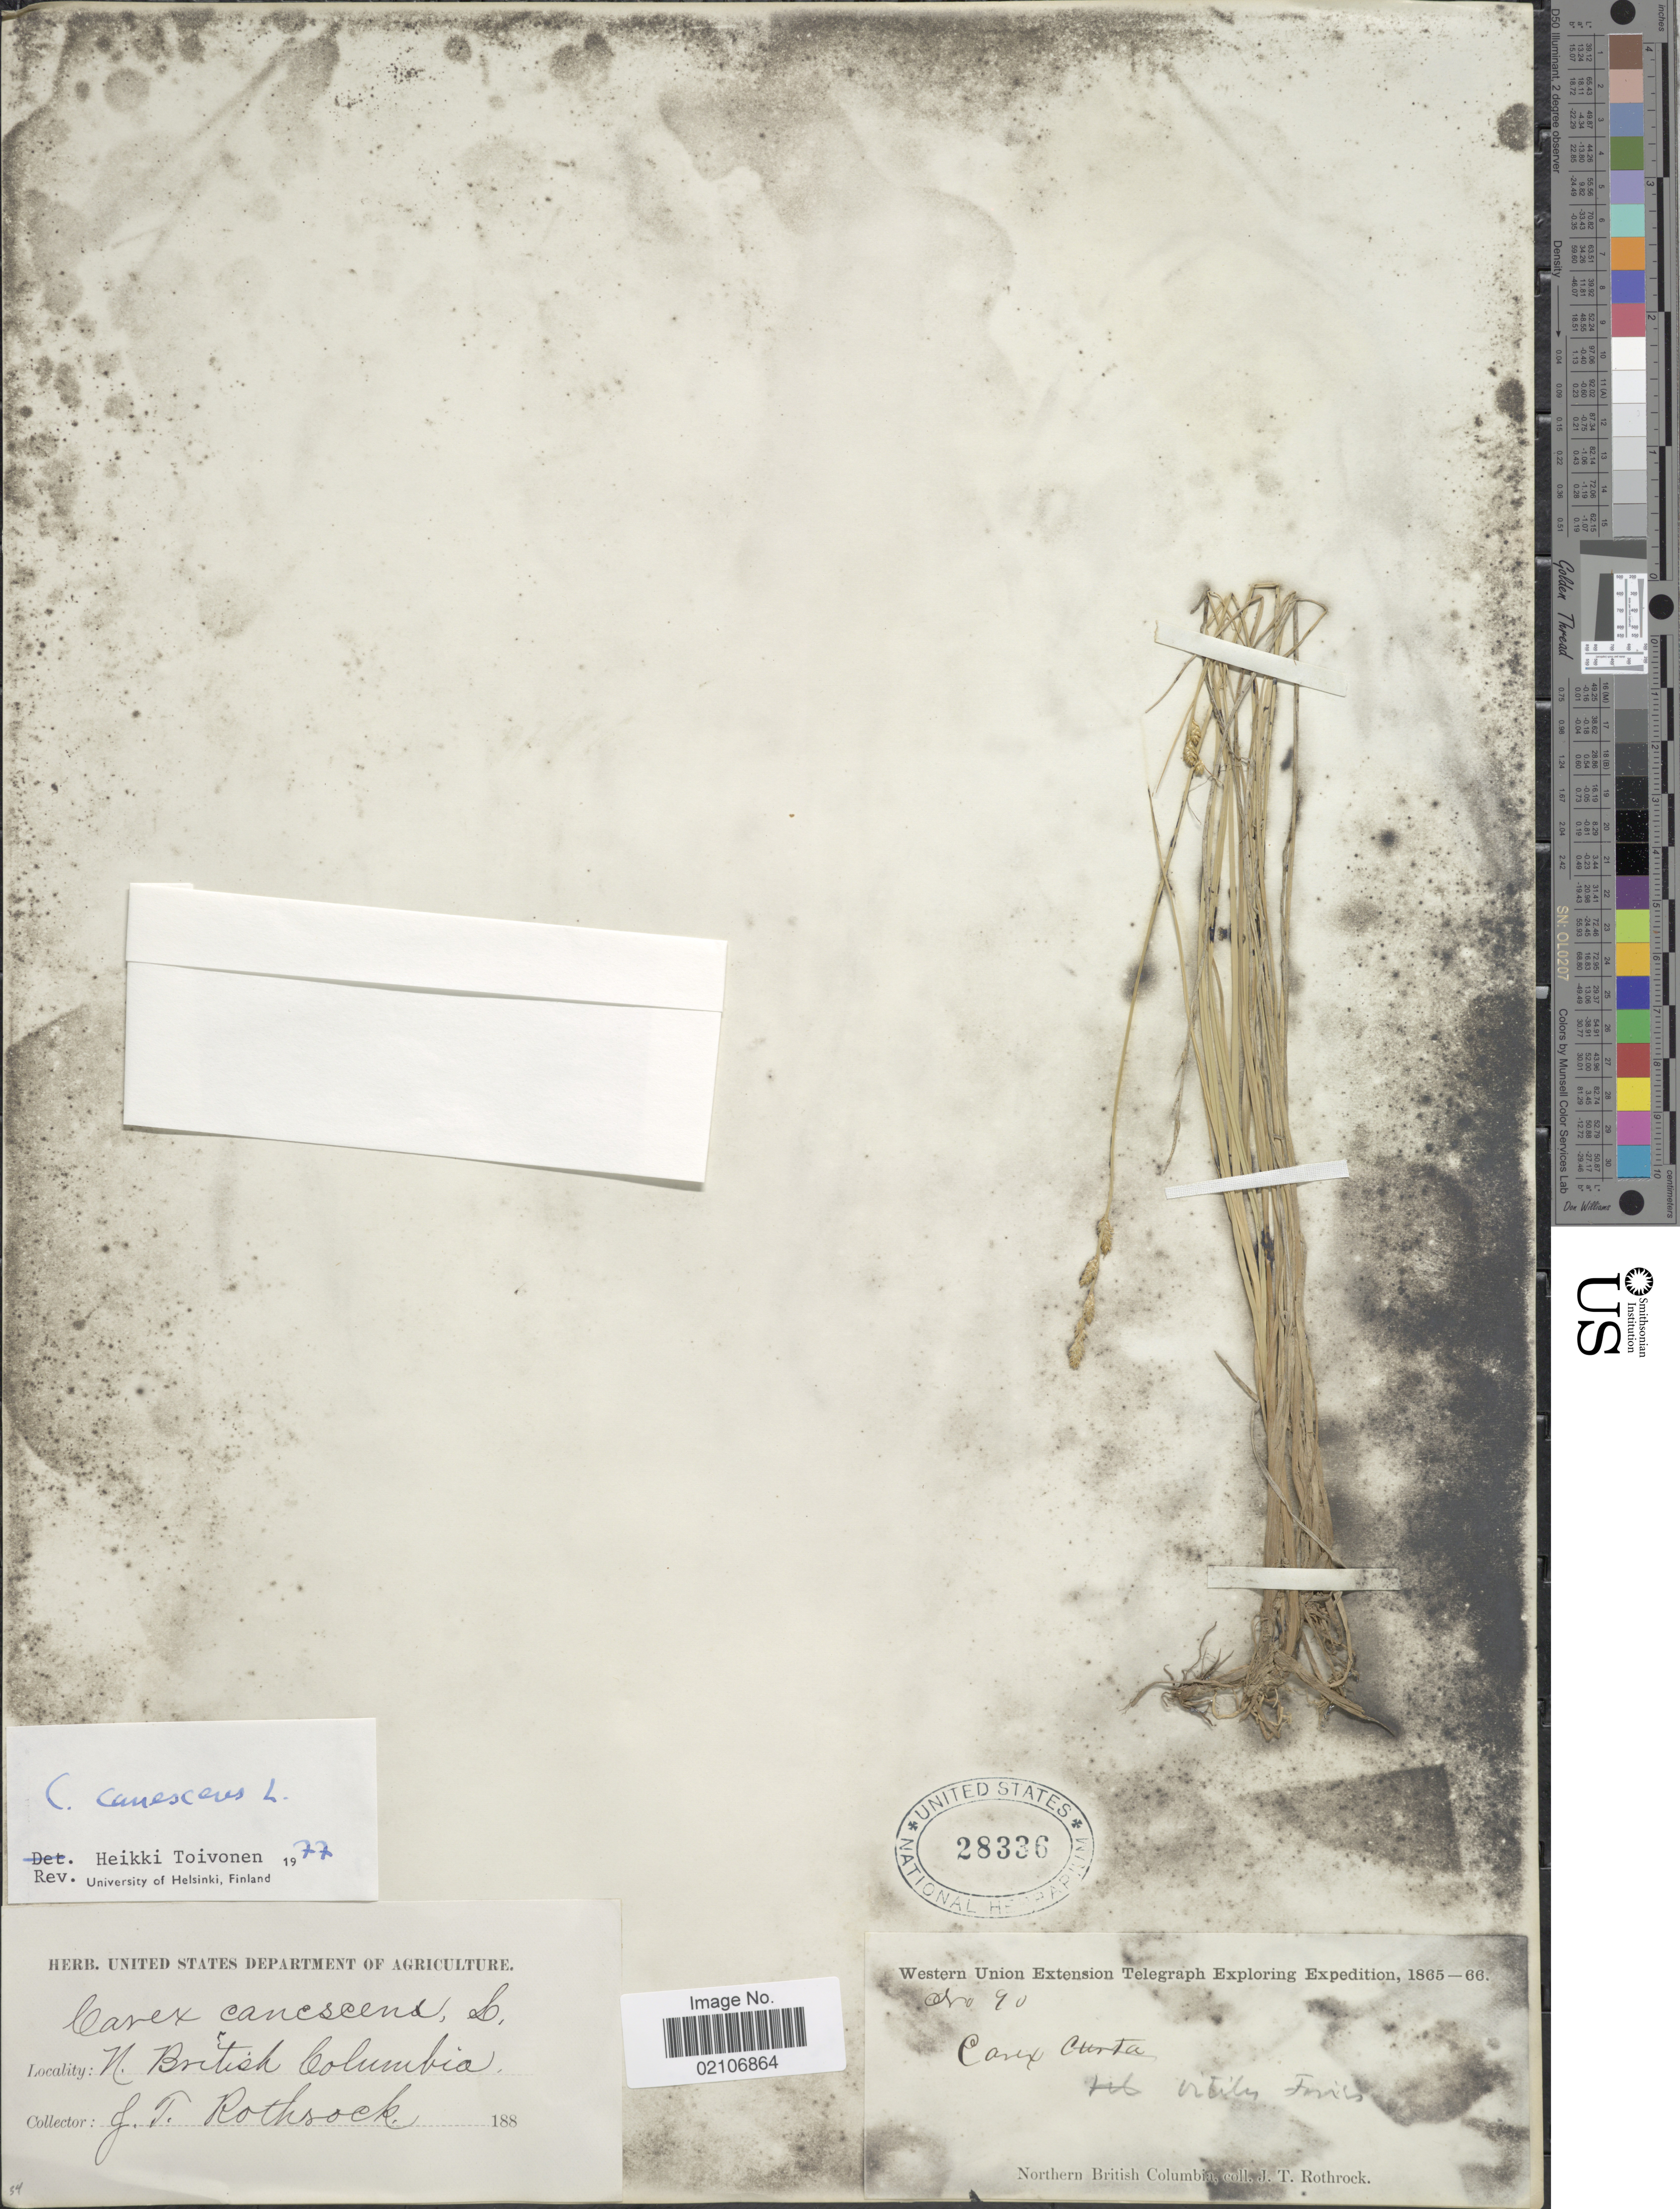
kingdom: Plantae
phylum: Tracheophyta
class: Liliopsida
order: Poales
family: Cyperaceae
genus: Carex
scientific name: Carex canescens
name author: L.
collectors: J. T. Rothrock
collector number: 90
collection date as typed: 188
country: Canada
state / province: British Columbia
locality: Northern British Columbia.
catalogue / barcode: US 28336